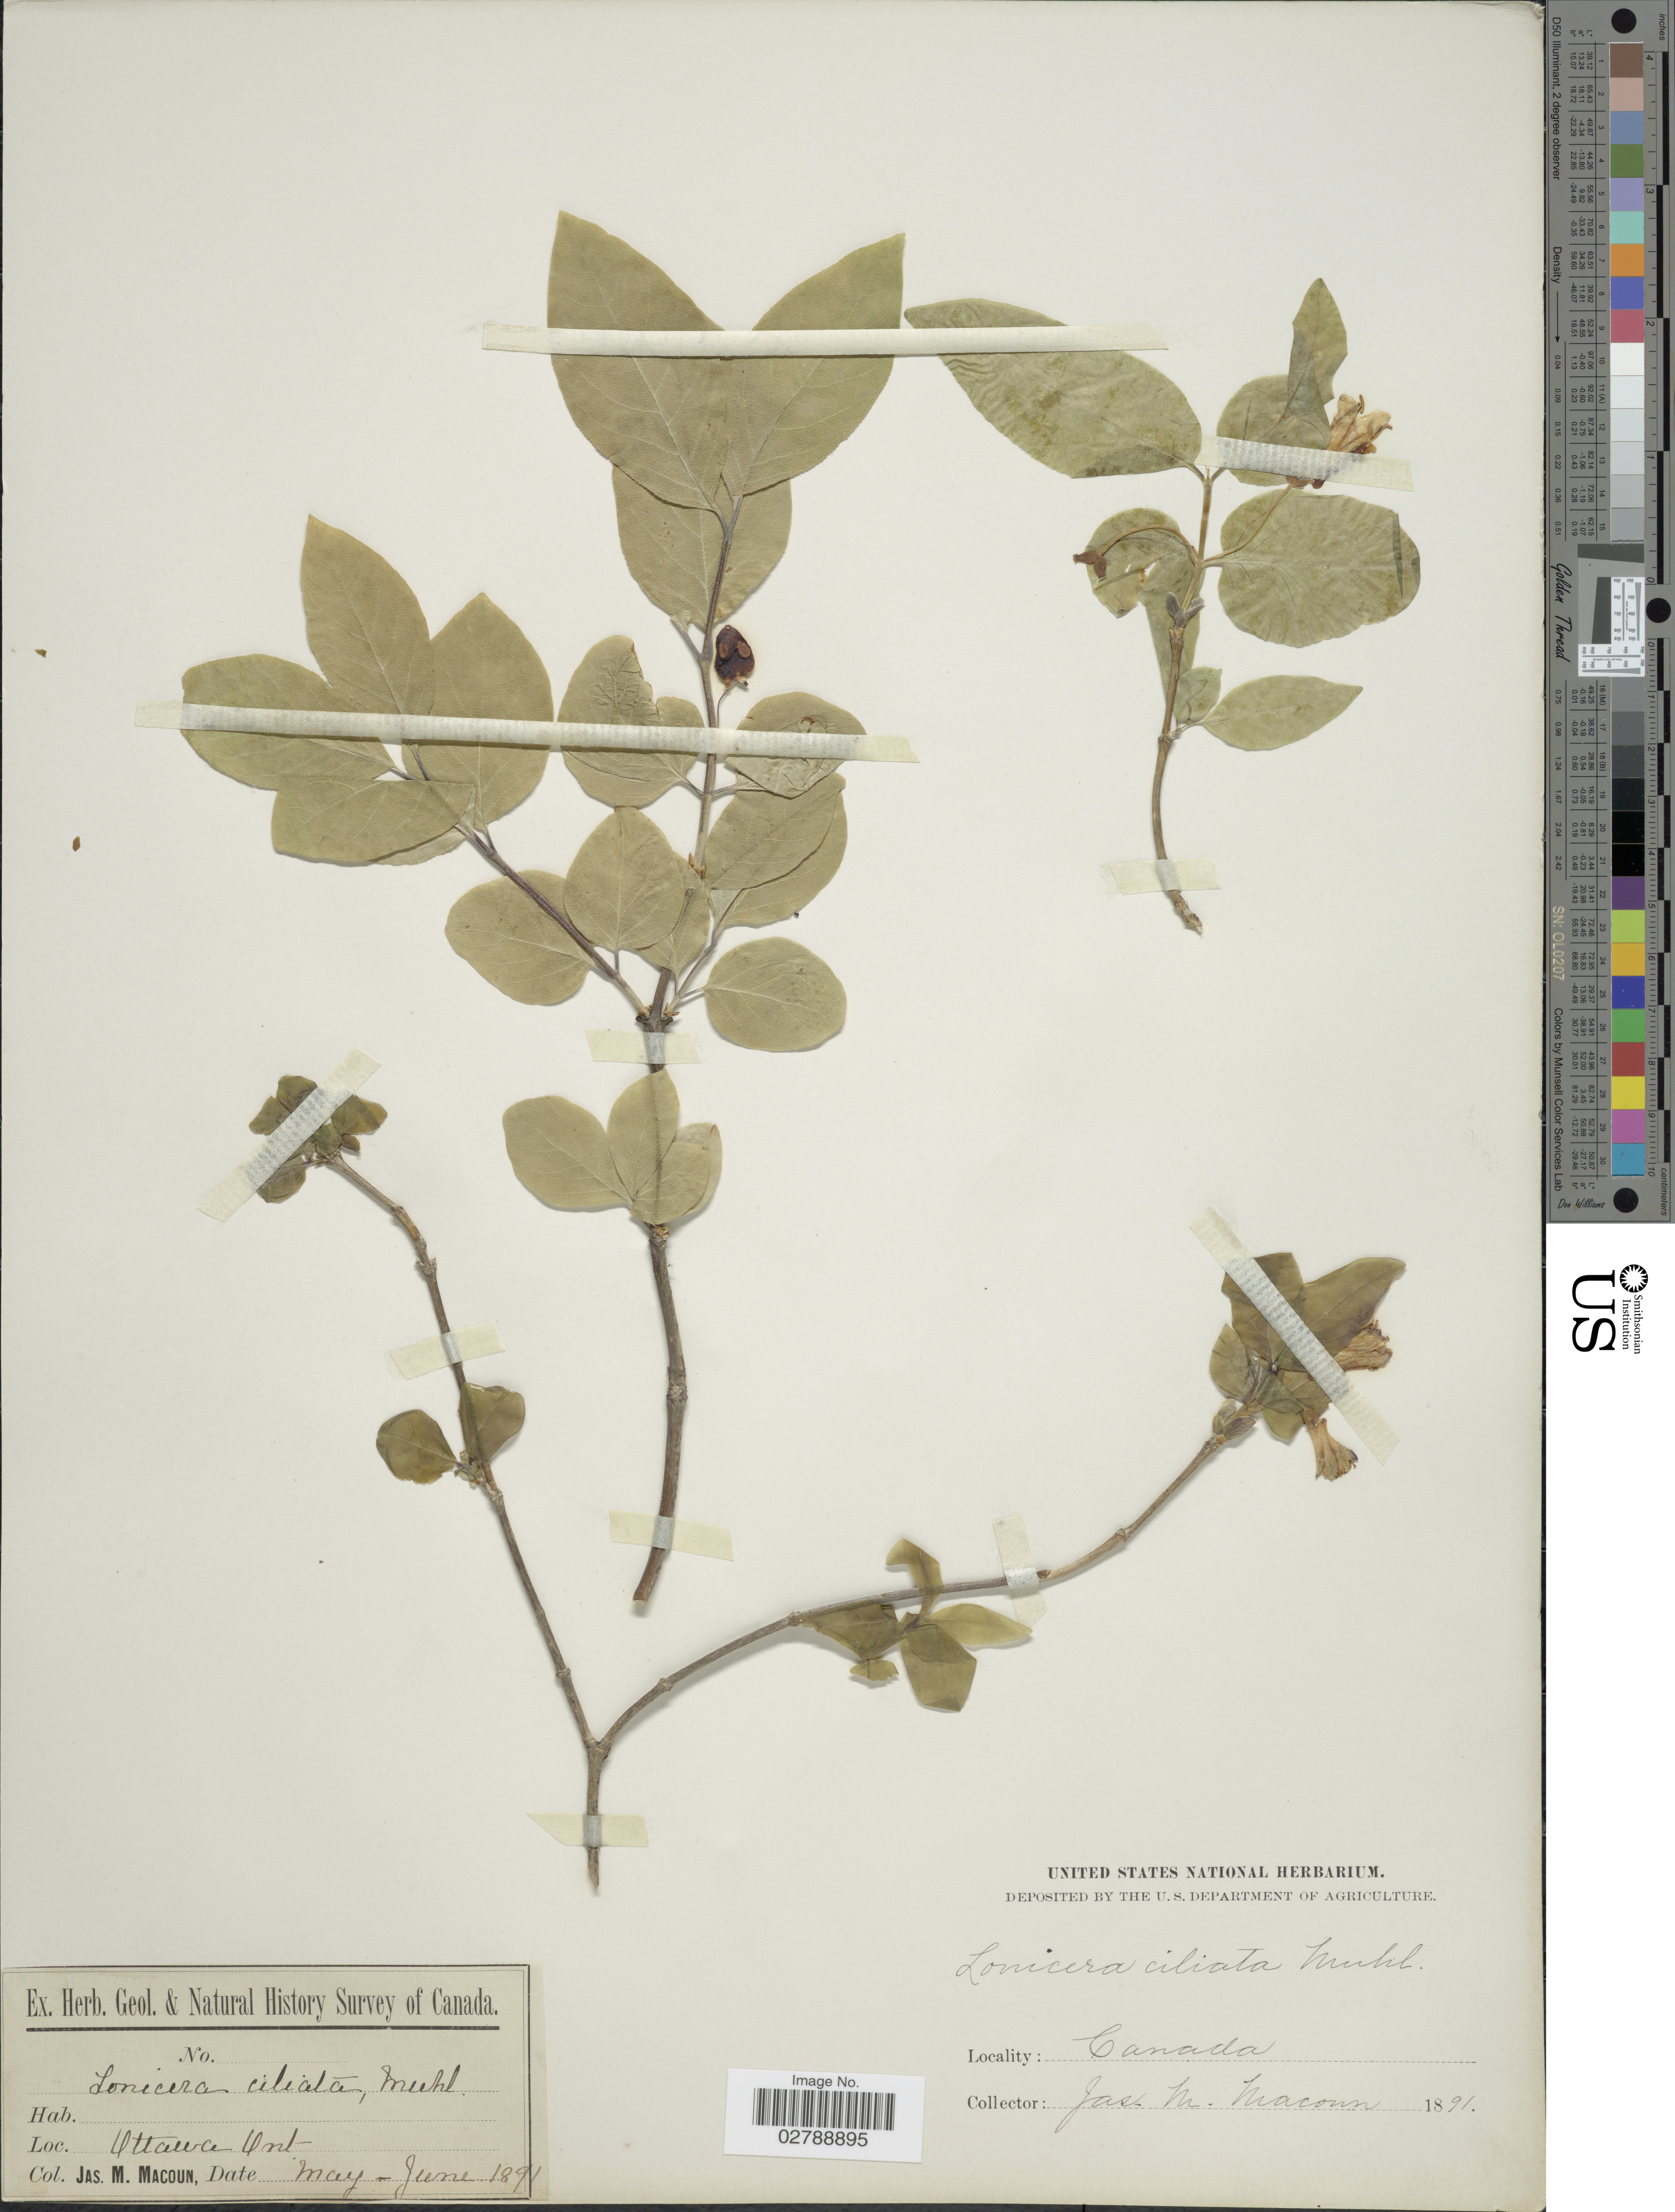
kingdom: Plantae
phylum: Tracheophyta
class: Magnoliopsida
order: Dipsacales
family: Caprifoliaceae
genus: Lonicera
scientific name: Lonicera canadensis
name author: Bartram & W. Bartram ex Marshall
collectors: J. M. Macoun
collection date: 1891-05/1891-06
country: Canada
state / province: Ontario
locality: Ottawa Ont.